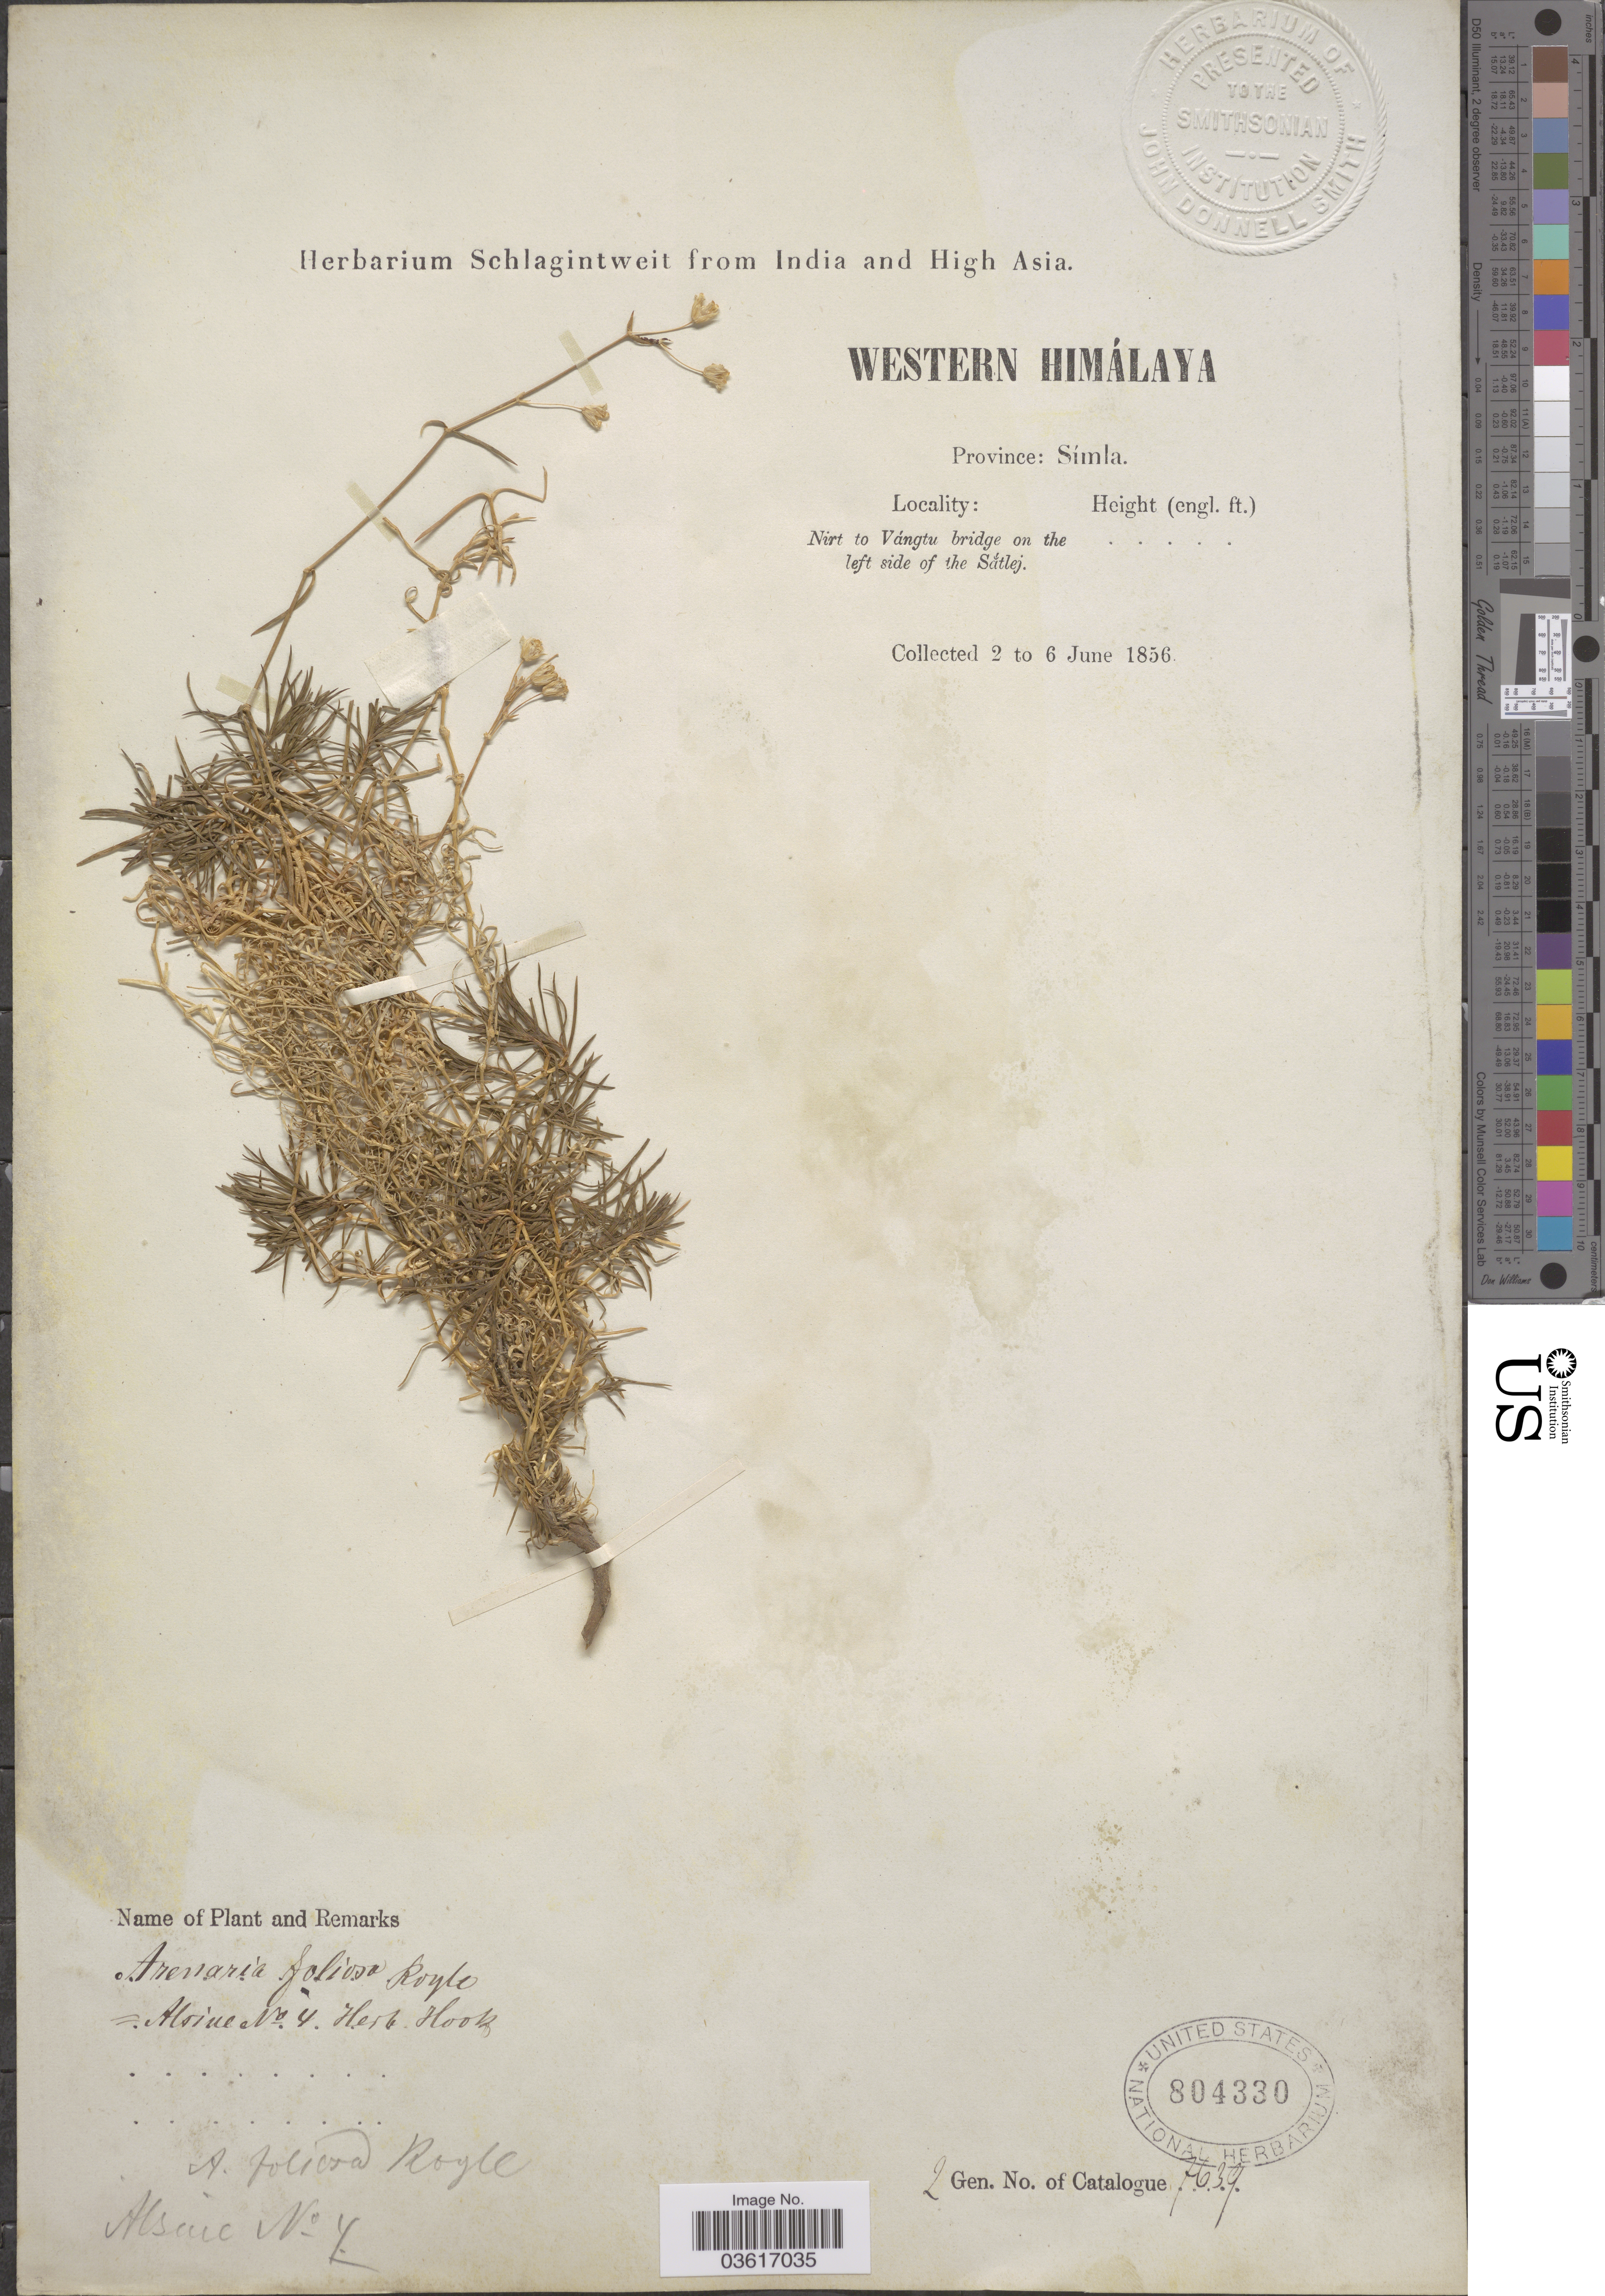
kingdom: Plantae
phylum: Tracheophyta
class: Magnoliopsida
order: Caryophyllales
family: Caryophyllaceae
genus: Minuartia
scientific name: Minuartia foliosa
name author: (Royle ex Edgew. & Hook. f.) R.B. Majumdar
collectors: ex herb. Schlagintweit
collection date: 1856-06-02/1856-06-06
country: India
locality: Western Himálaya. Province: Símla. Nirt to Vángtu bridge on the left side of the Sătlej.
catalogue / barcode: US 804330